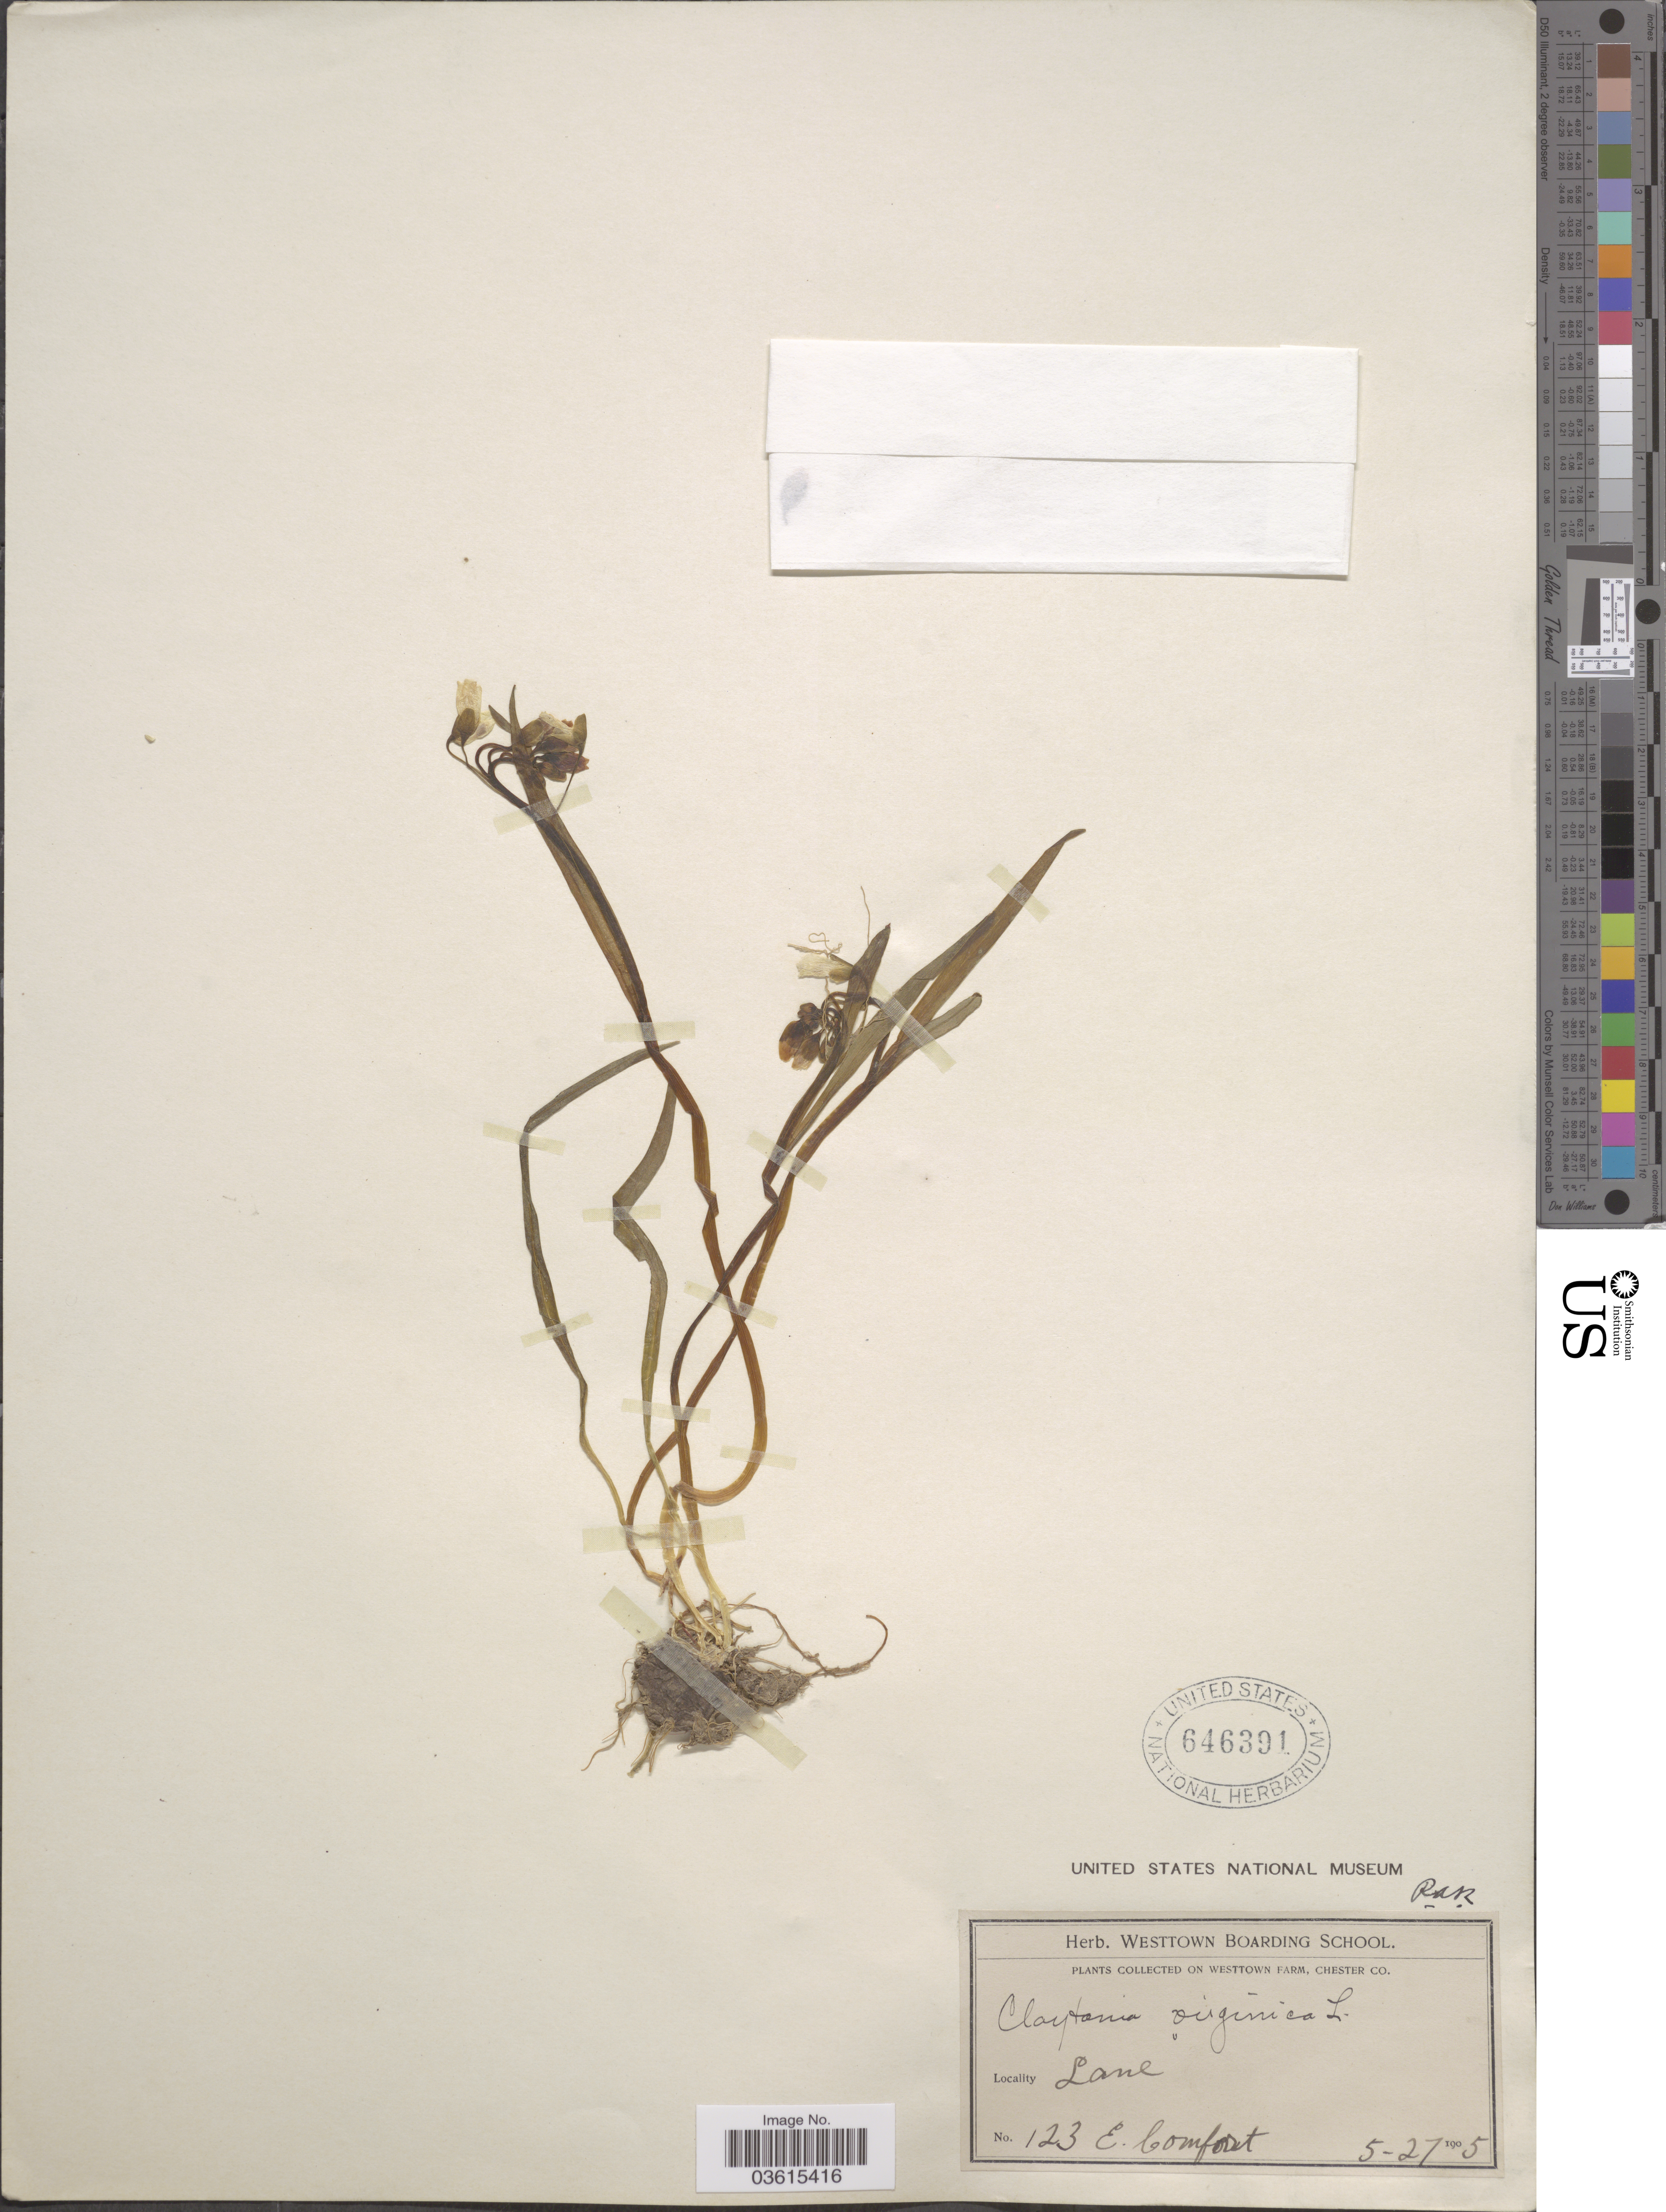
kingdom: Plantae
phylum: Tracheophyta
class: Magnoliopsida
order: Caryophyllales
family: Montiaceae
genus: Claytonia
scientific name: Claytonia virginica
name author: L.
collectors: E. Comfort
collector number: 123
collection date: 1905-05-27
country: United States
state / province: Pennsylvania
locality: Westtown Farm, Chester Co. Lane.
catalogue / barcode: US 646391